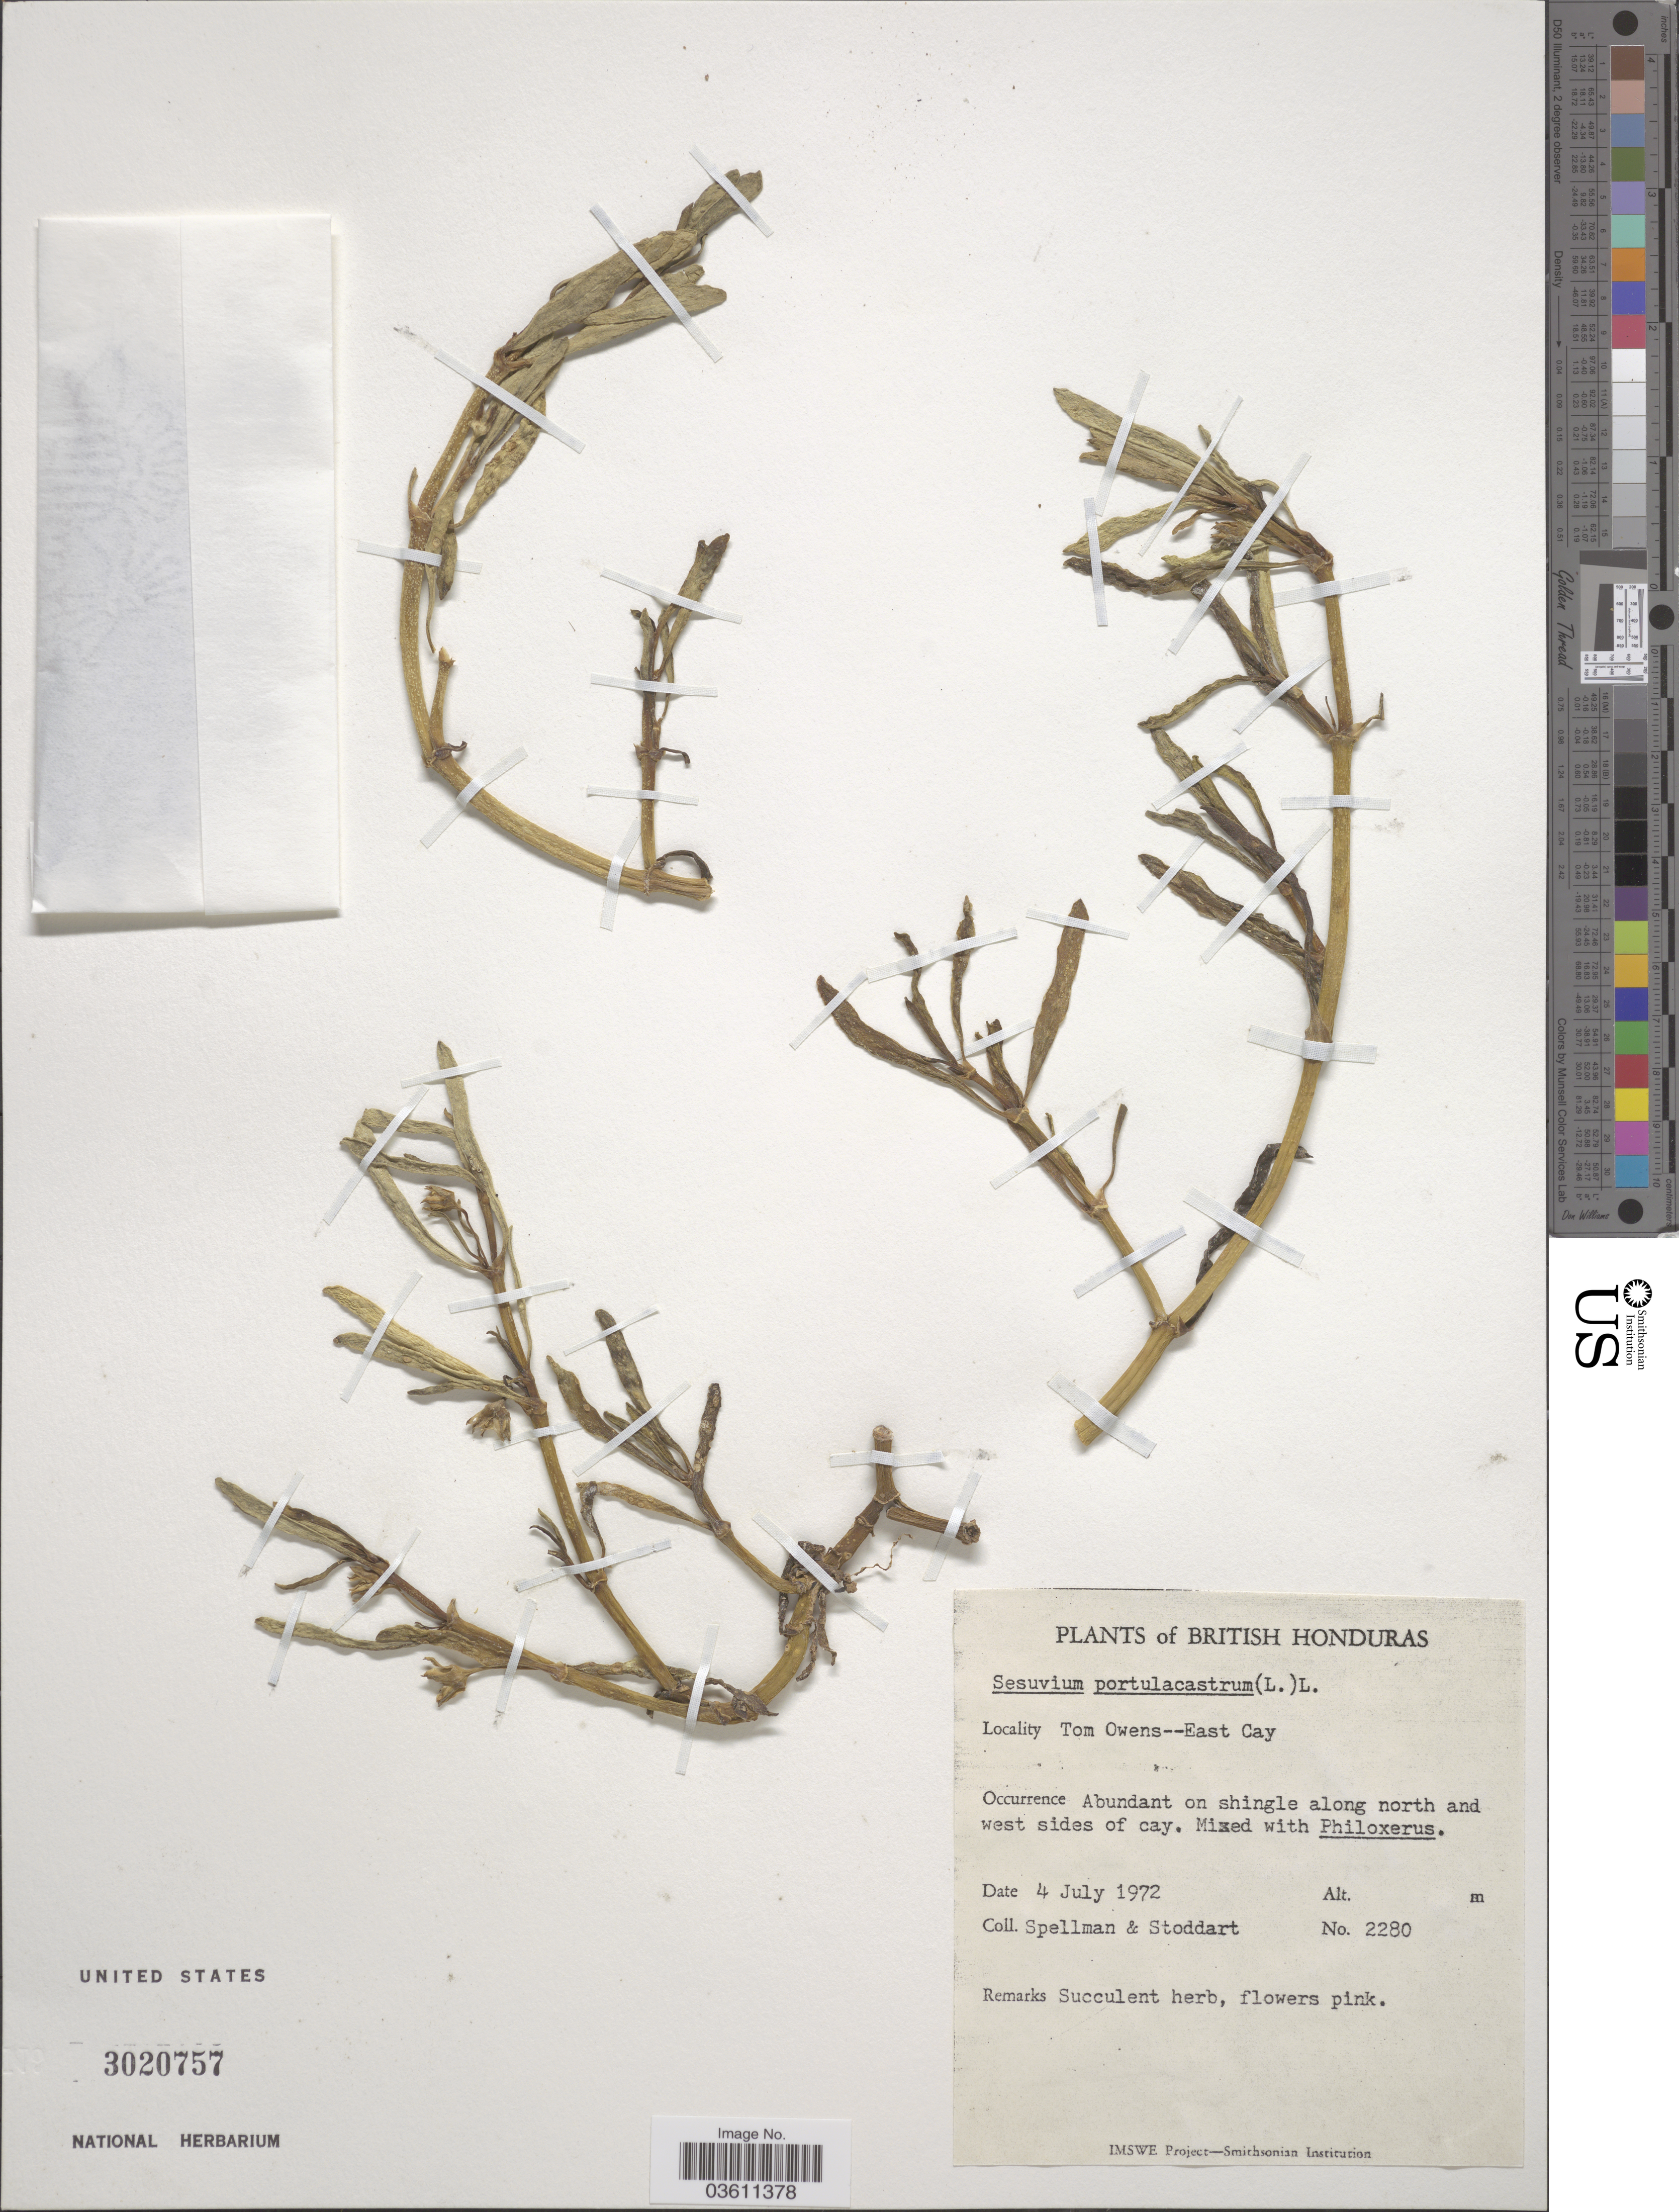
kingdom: Plantae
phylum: Tracheophyta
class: Magnoliopsida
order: Caryophyllales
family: Aizoaceae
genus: Sesuvium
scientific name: Sesuvium portulacastrum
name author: (L.) L.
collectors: Spellman, -- & -. Stoddart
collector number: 2280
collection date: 1972-07-04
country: Belize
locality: British Honduras. Tom Owens--East Cay.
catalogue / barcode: US 3020757